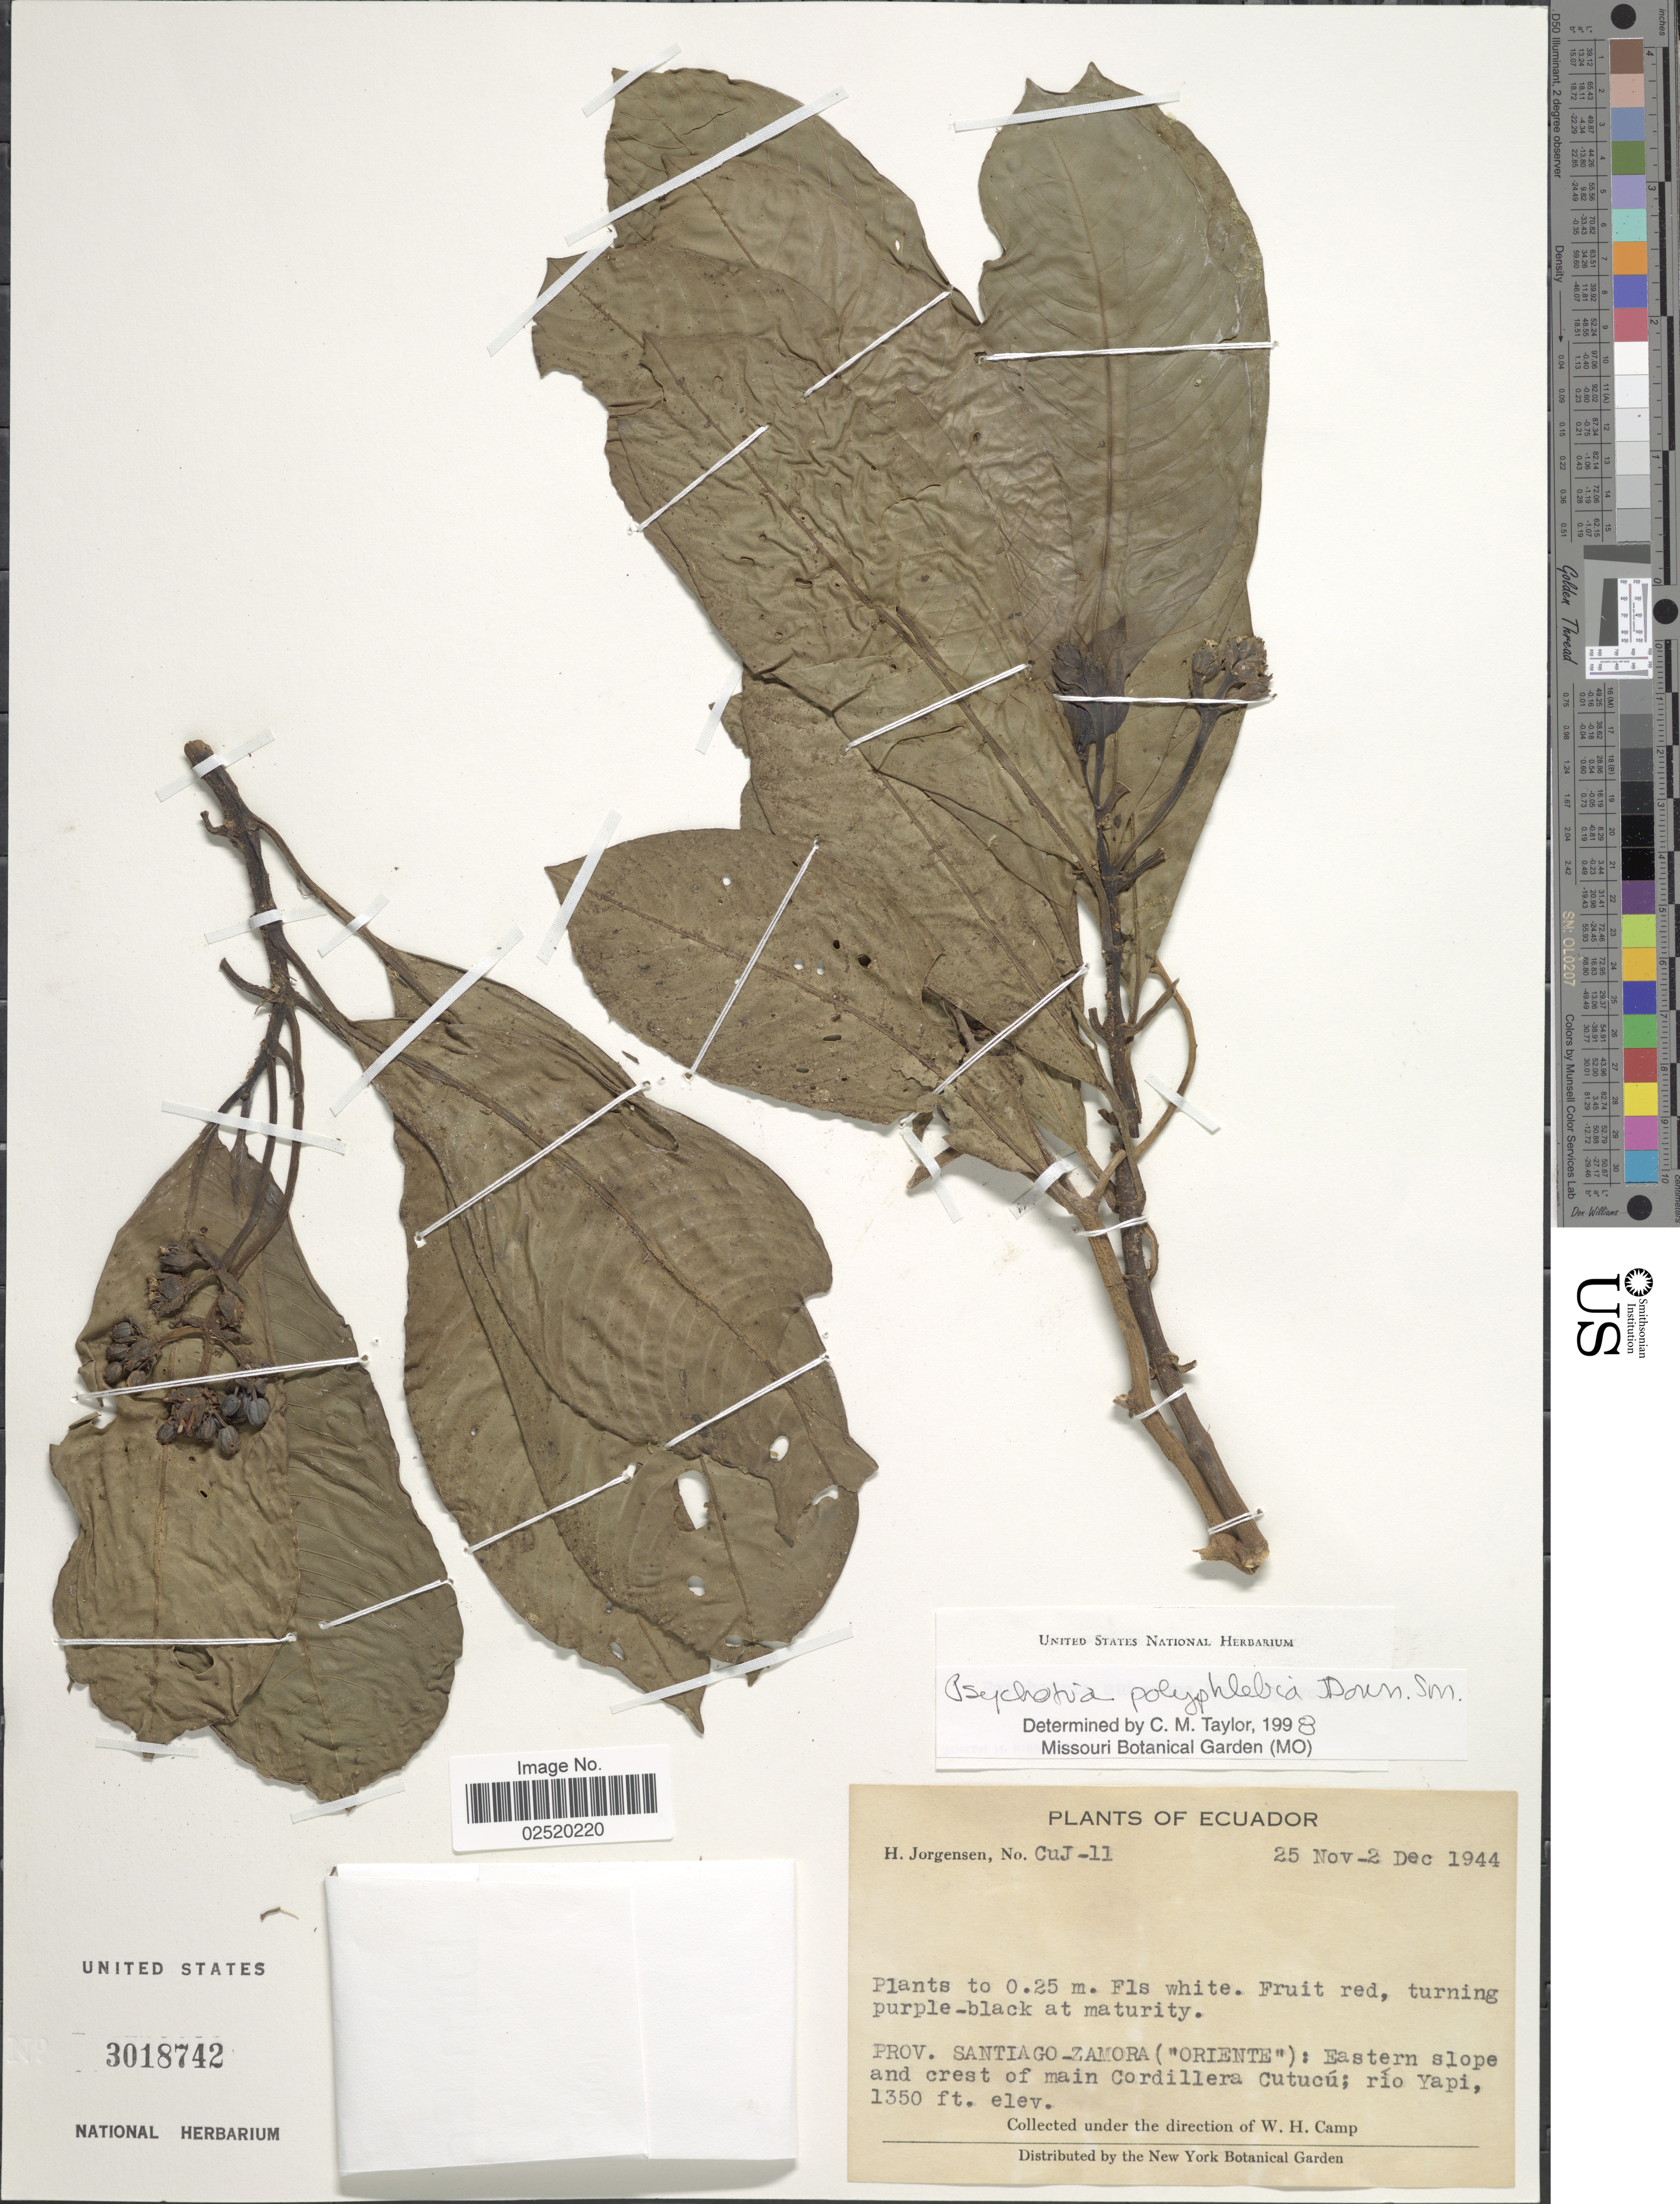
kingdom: Plantae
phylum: Tracheophyta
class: Magnoliopsida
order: Gentianales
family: Rubiaceae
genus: Psychotria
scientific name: Psychotria polyphlebia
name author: Donn. Sm.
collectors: H. Jørgensen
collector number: Cuj-11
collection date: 1944-11-25/1944-12-02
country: Ecuador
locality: Prov. Santiago-Zamora (Oriente): Eastern slope and crest of main Cordillera Cutucu: rio Yapi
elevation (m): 1350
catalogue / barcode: US 3018742